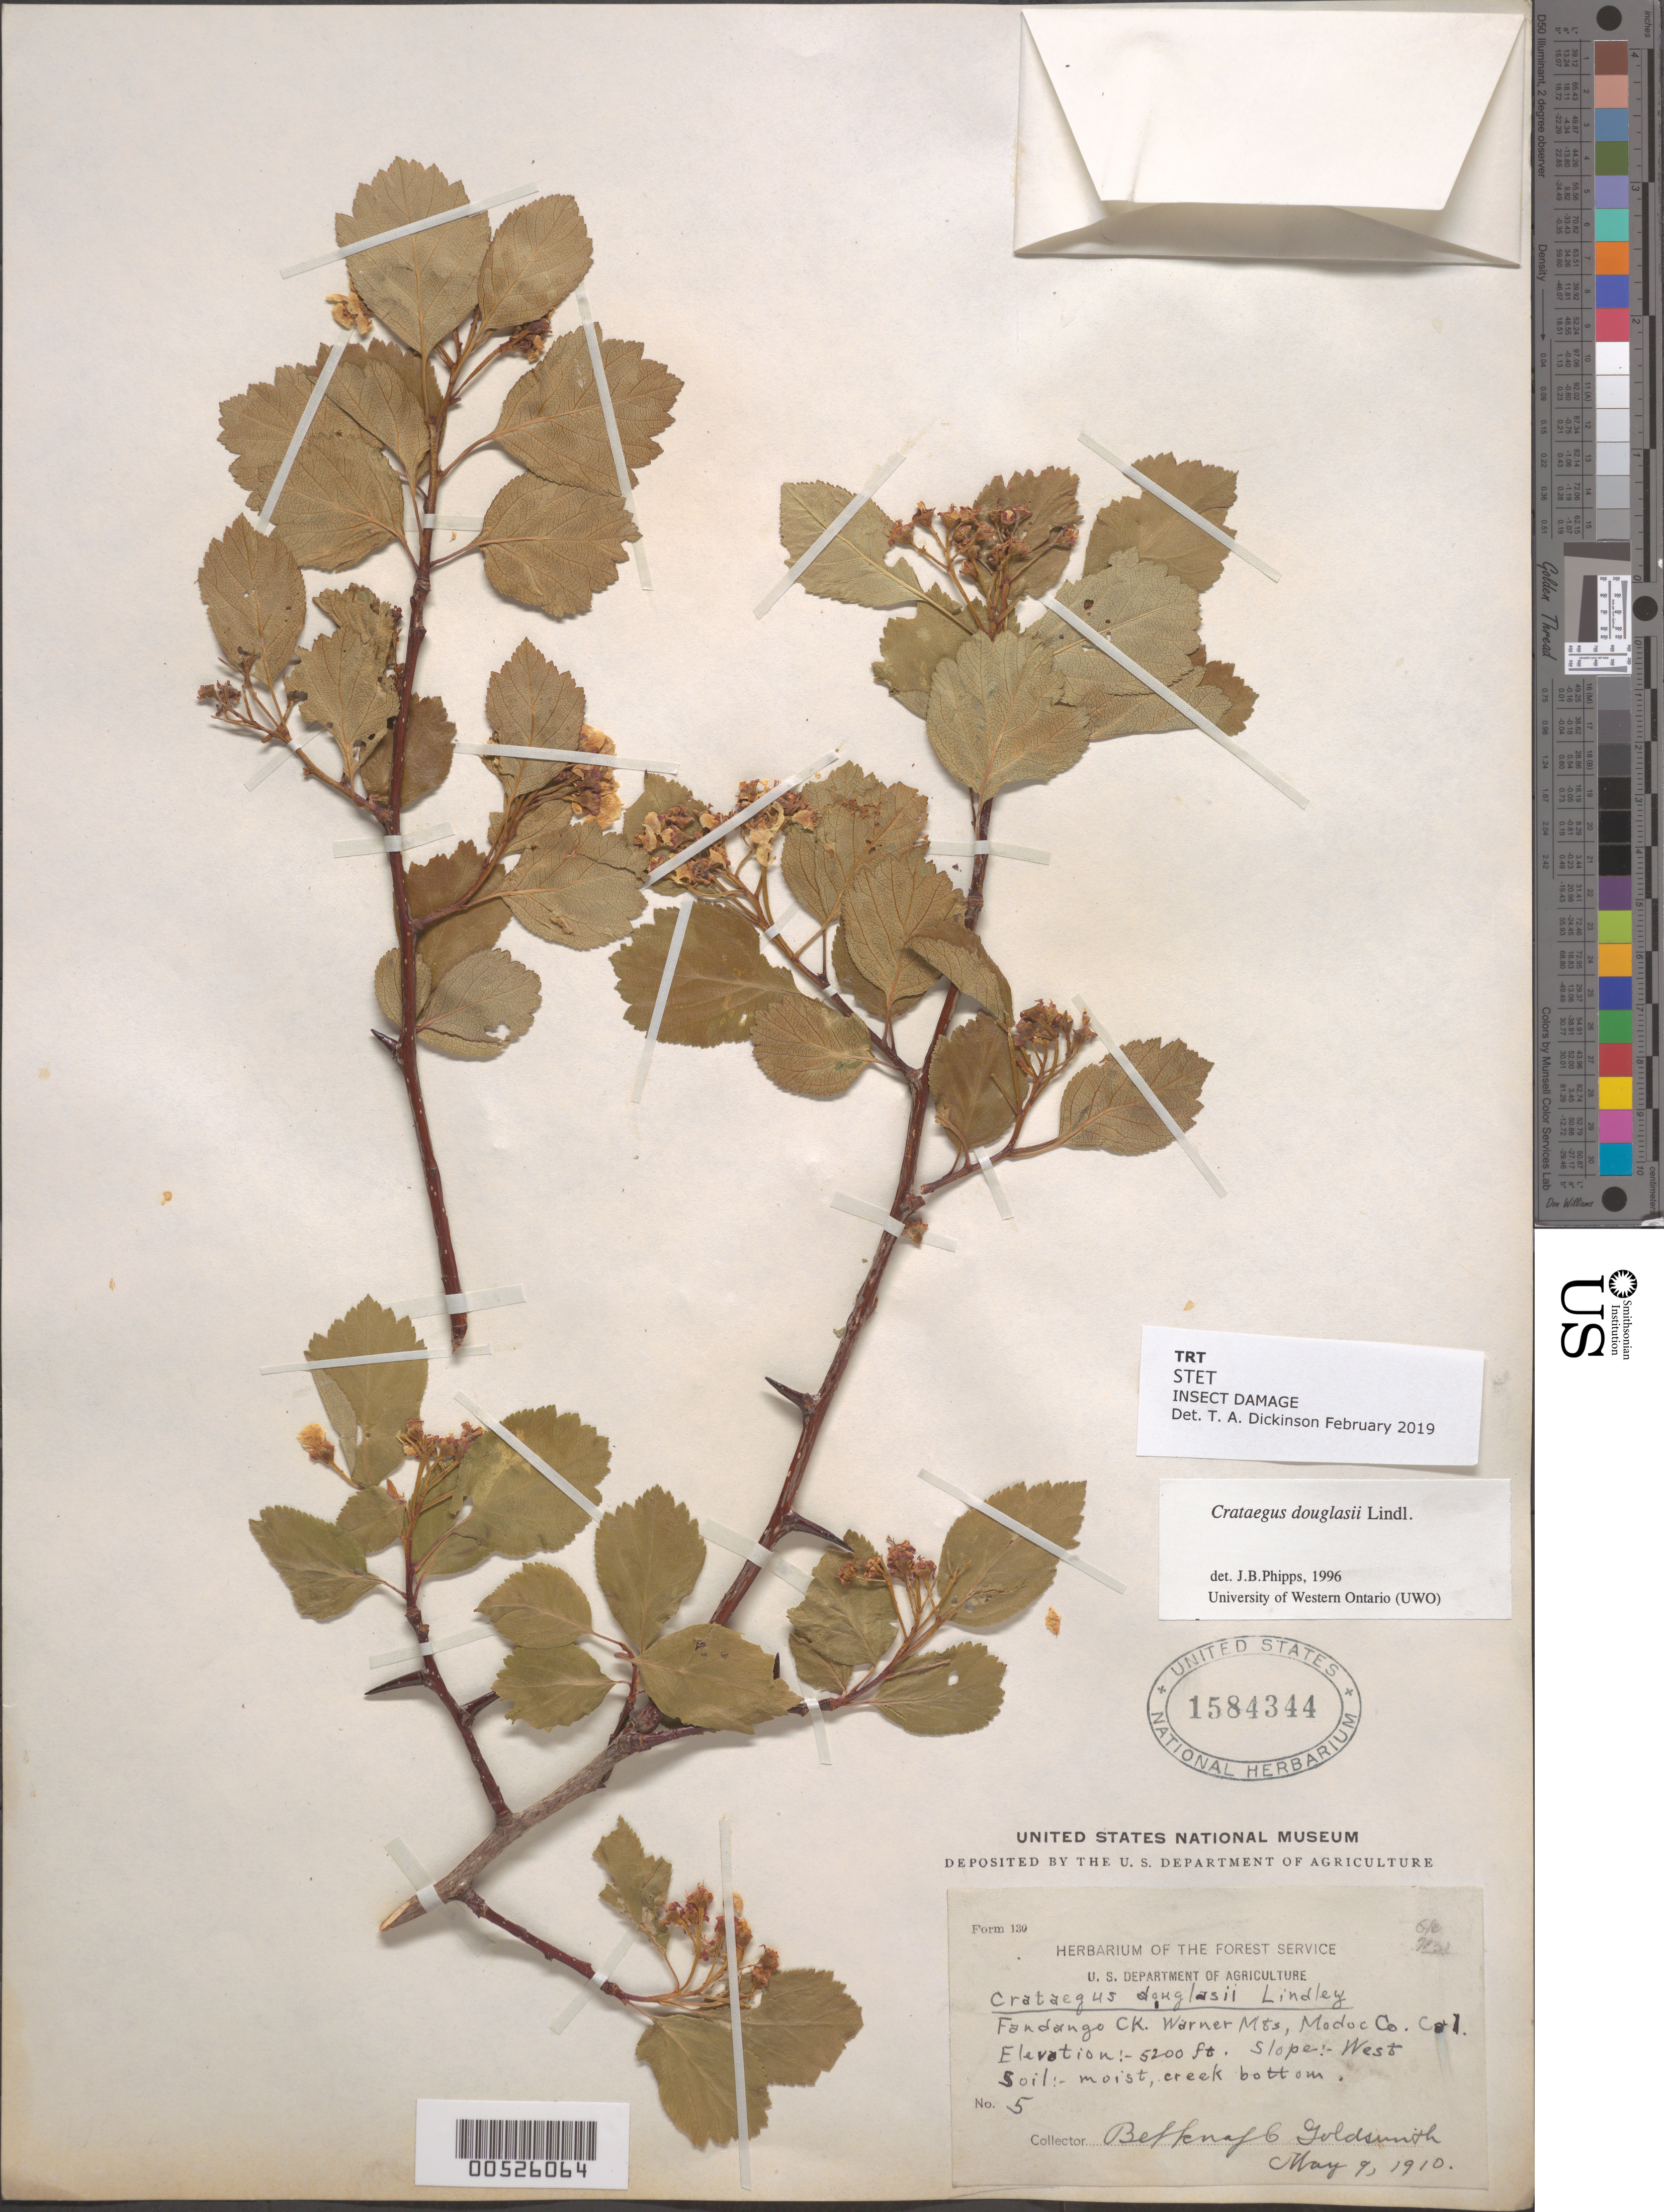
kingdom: Plantae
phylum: Tracheophyta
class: Magnoliopsida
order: Rosales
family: Rosaceae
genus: Crataegus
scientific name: Crataegus douglasii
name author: Lindl.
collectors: B. Goldsmith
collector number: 5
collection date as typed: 09 May 1910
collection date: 1910-05-09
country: United States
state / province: California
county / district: Modoc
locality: Fandango Ck., Warner Mtns.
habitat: moist creek bottom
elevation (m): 1584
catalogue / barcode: US 1584344